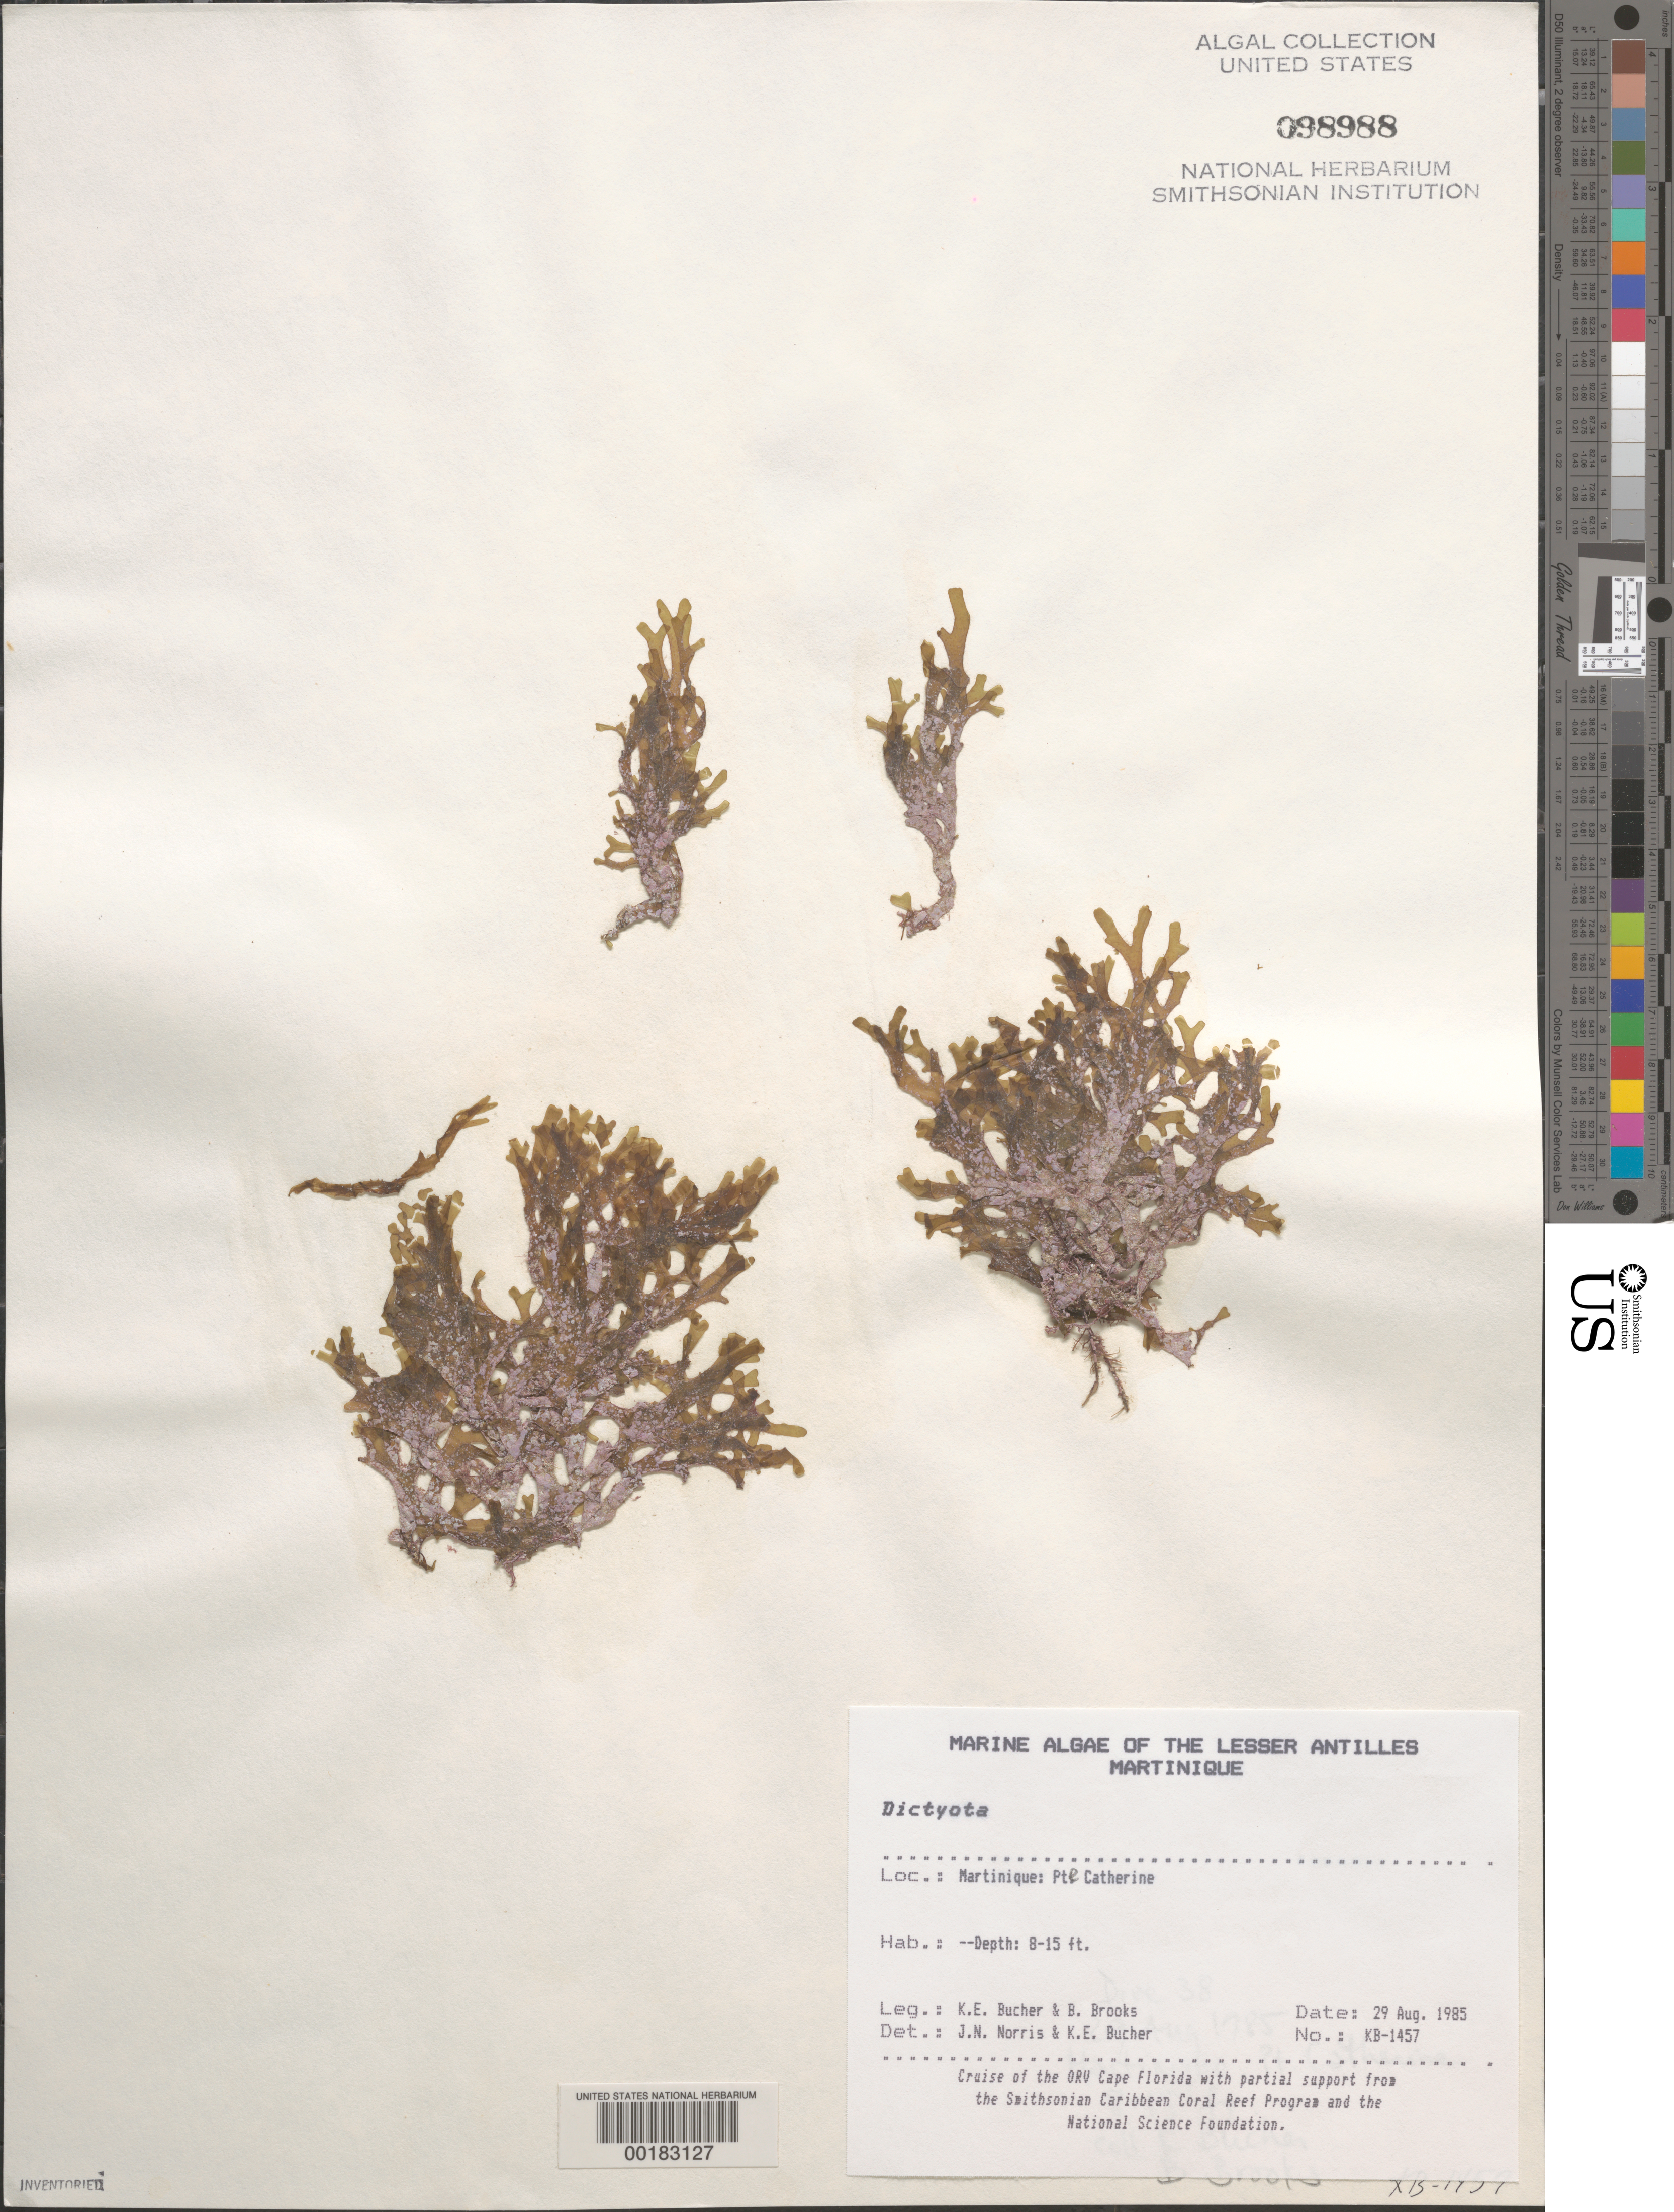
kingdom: Chromista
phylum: Ochrophyta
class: Phaeophyceae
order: Dictyotales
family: Dictyotaceae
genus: Dictyota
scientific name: Dictyota sp.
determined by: Norris, J. N.; Bucher, K. E.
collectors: K. E. Bucher & B. Brooks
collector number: Kb-1457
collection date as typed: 29 Aug 1985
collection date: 1985-08-29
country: Martinique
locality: Pointe Catherine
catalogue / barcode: US 98988